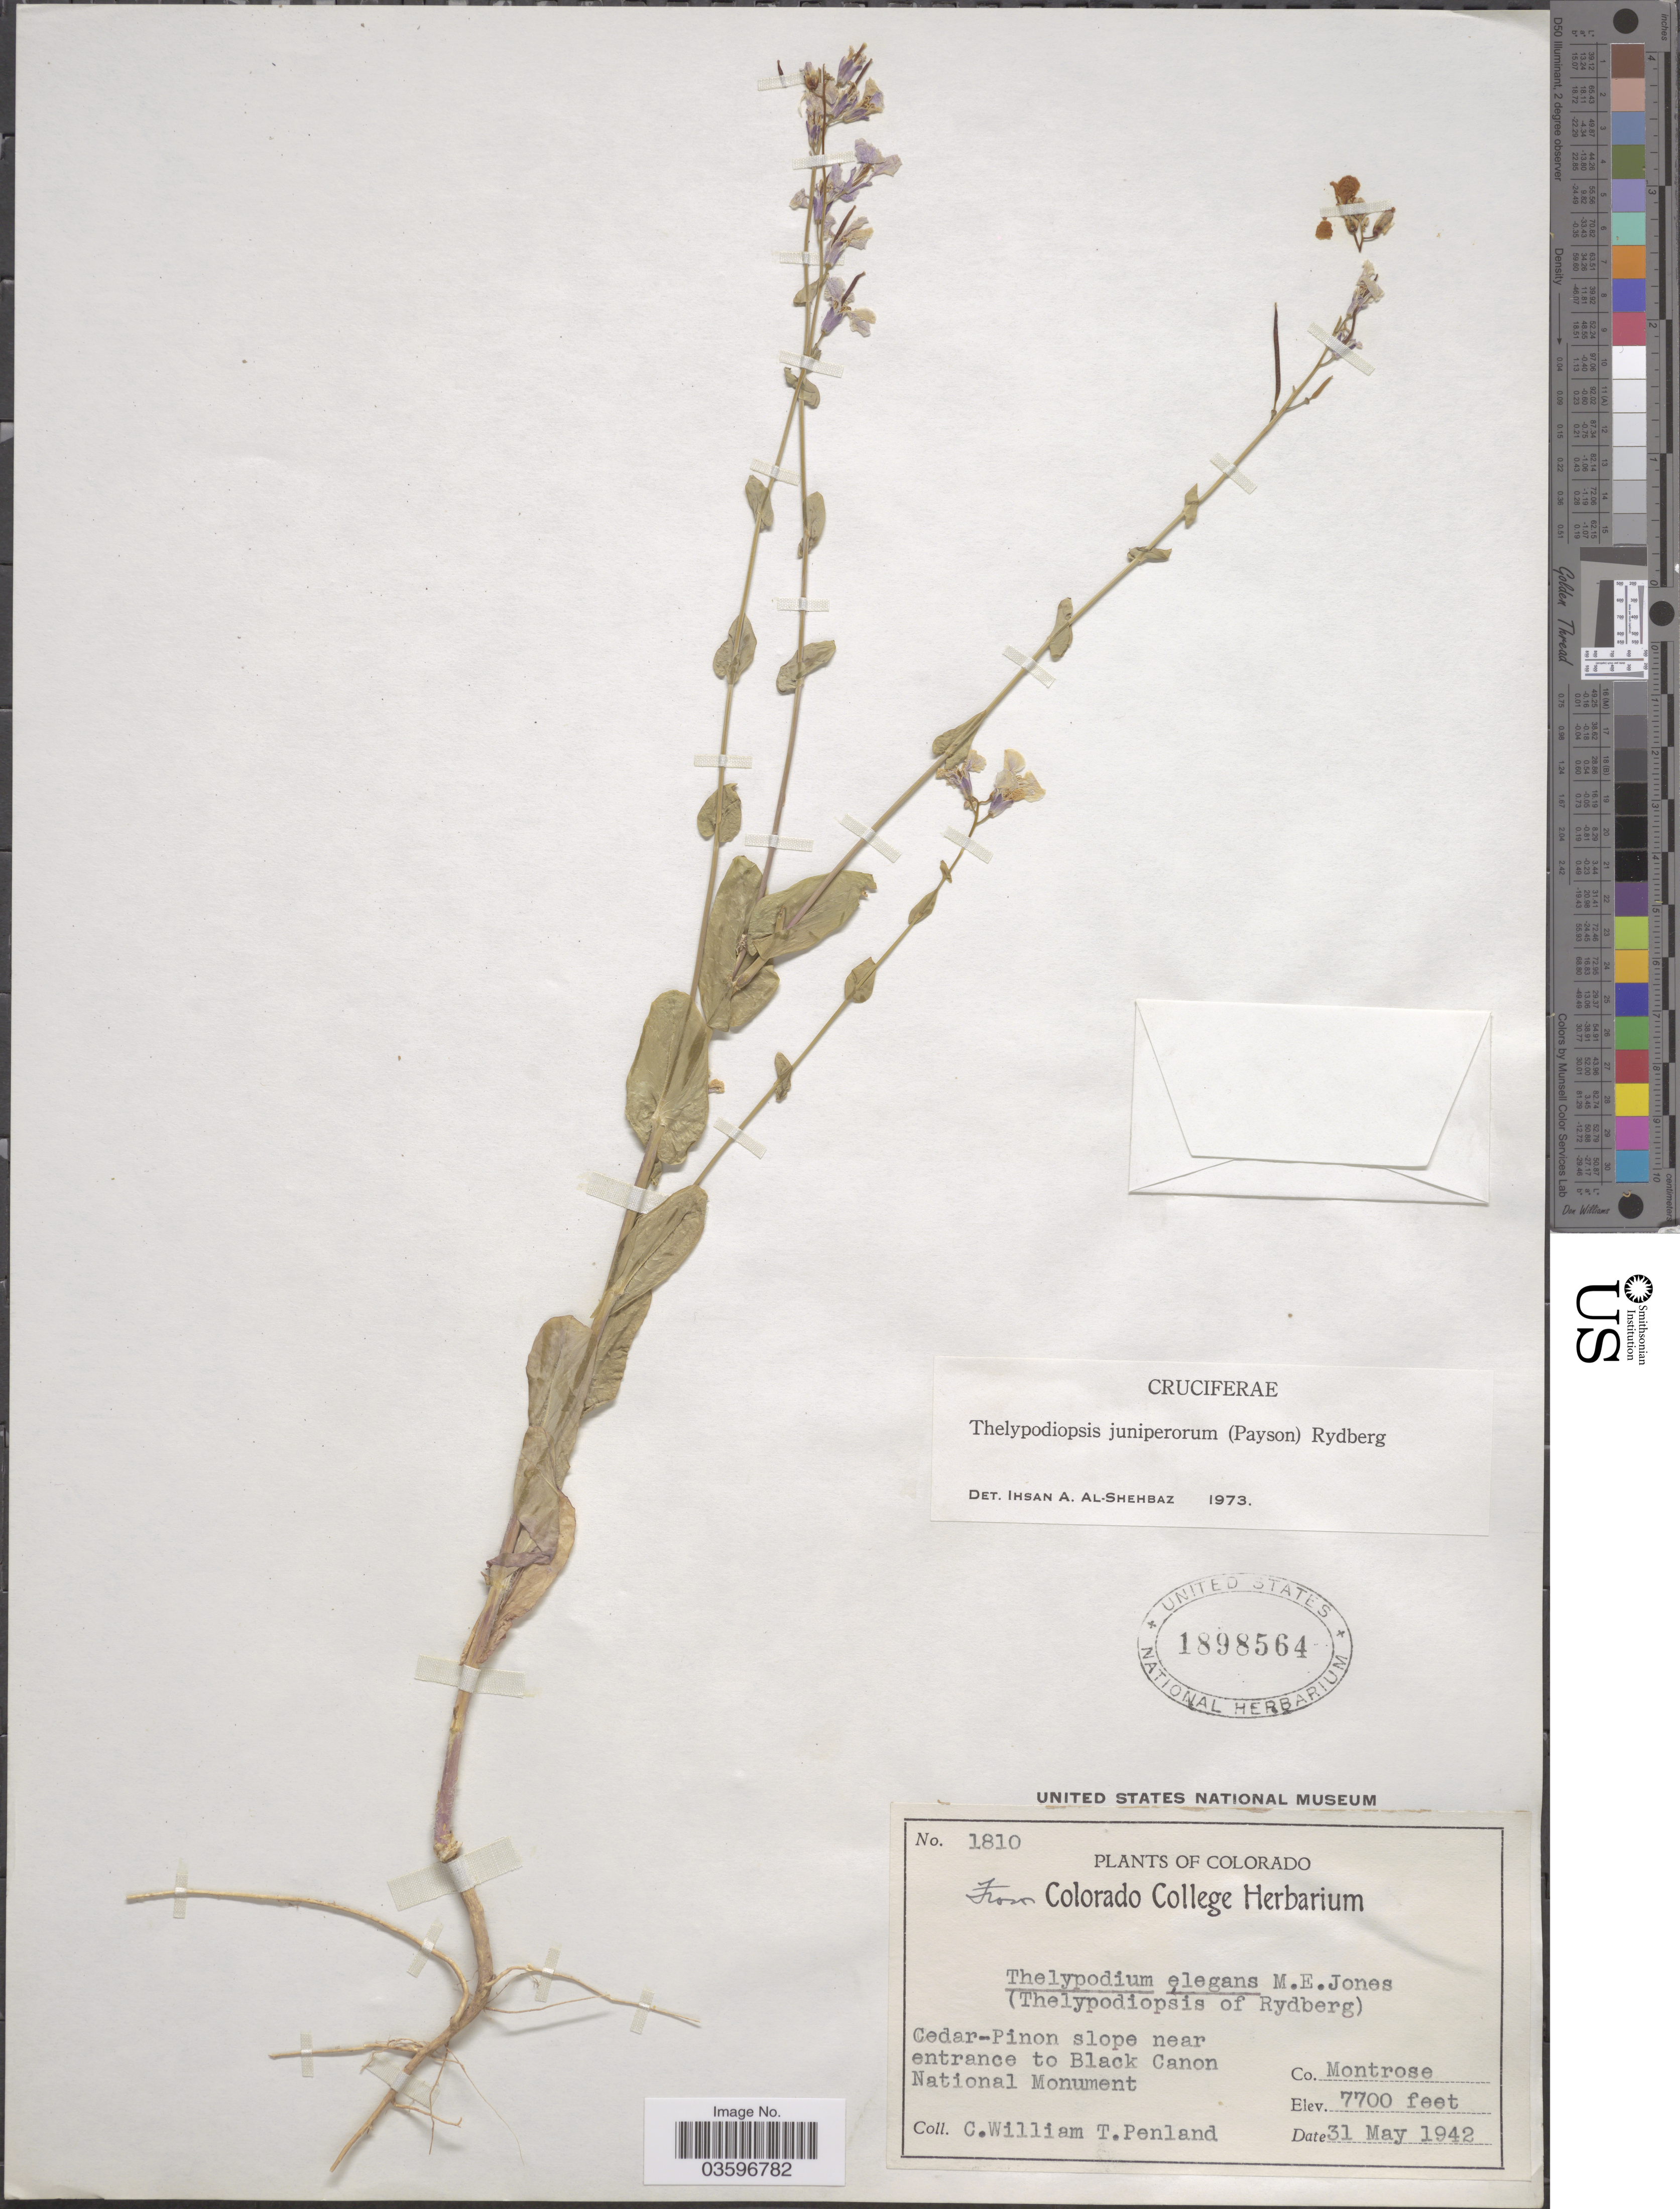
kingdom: Plantae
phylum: Tracheophyta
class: Magnoliopsida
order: Brassicales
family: Brassicaceae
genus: Thelypodiopsis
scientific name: Thelypodiopsis juniperorum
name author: (Payson) Rydb.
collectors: C. W. Penland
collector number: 1810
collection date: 1942-05-31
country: United States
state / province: Colorado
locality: Near entrance to Black Canon National Monument. Co. Montrose.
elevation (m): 2347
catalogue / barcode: US 1898564